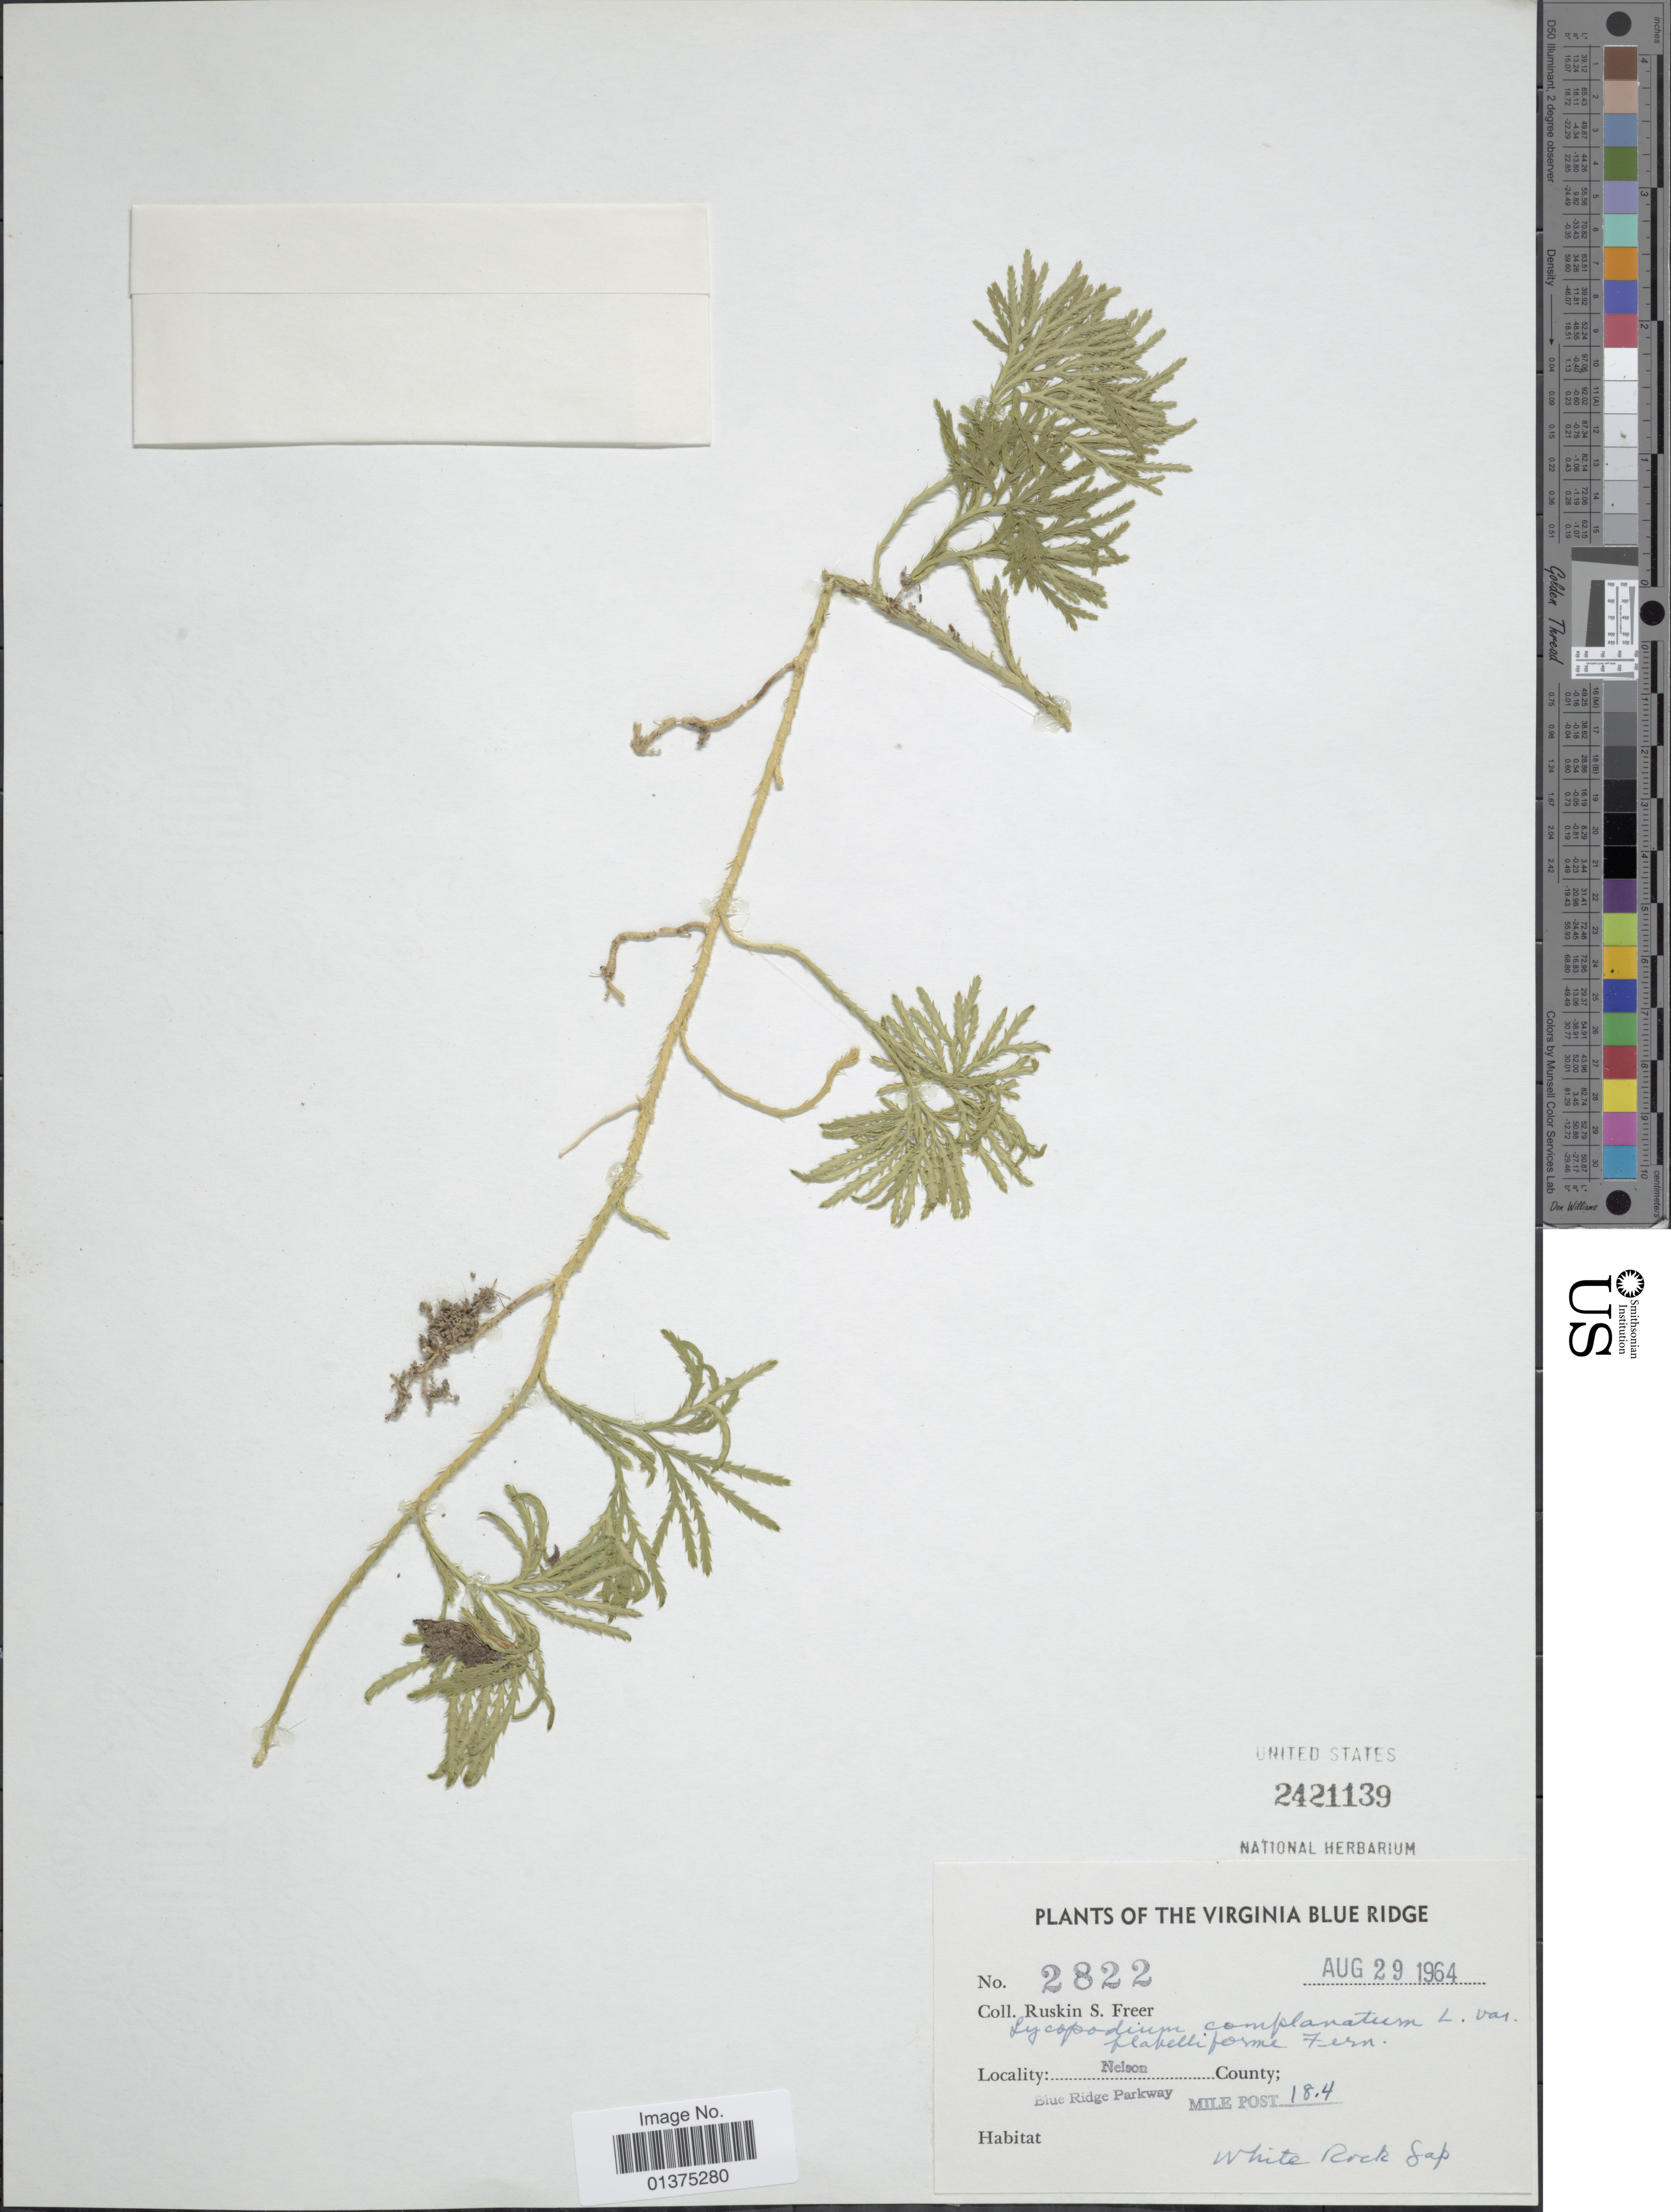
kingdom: Plantae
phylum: Tracheophyta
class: Lycopodiopsida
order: Lycopodiales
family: Lycopodiaceae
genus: Diphasiastrum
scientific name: Diphasiastrum digitatum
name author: (Dill. ex A. Braun) Holub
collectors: R. Freer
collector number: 2822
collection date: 1964-08-29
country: United States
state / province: Virginia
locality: The Virginia Blue Ridge, Nelson , Blue Ridge Parkway, Mile Post 18.4, White Rock Gap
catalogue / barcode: US 2421139